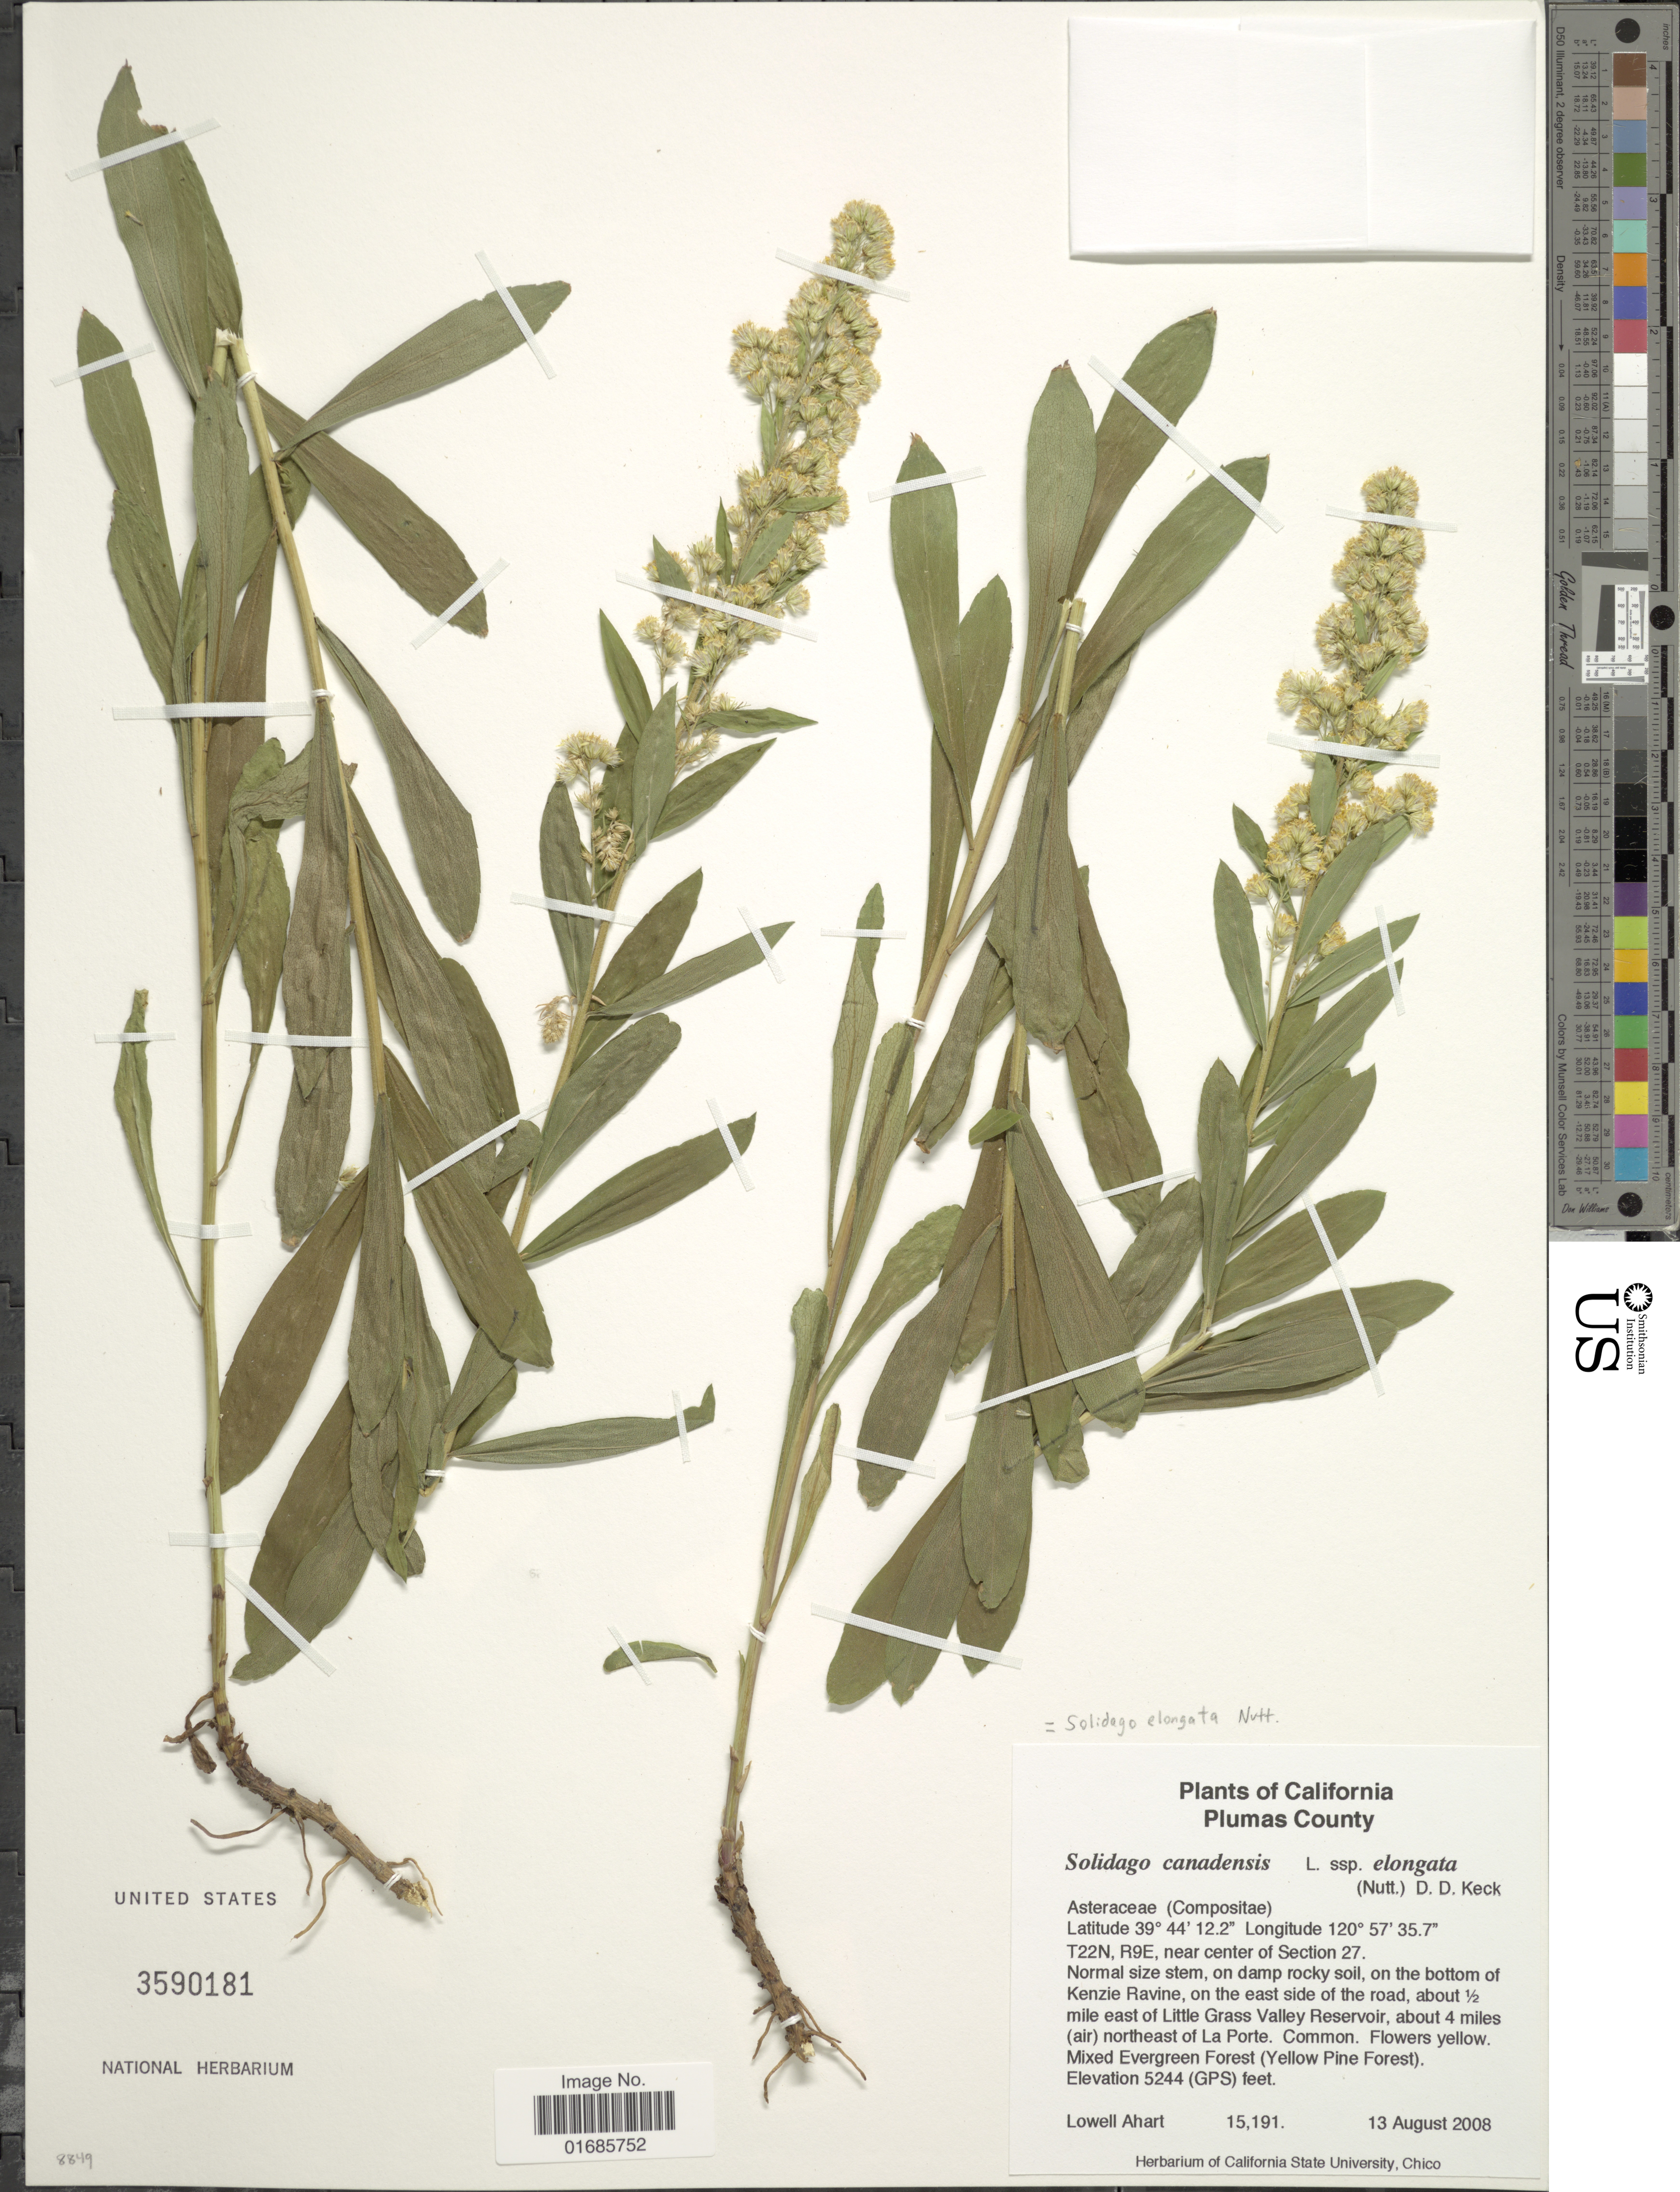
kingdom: Plantae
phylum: Tracheophyta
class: Magnoliopsida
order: Asterales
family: Asteraceae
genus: Solidago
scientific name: Solidago canadensis var. salebrosa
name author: (Piper) M.E. Jones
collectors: L. Ahart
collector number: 15191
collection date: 2008-08-13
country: United States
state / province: California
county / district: Plumas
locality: Plumas County, T22N, R9E, near center of Section 27, on the bottom of Kenzie Ravine, on the east side of the road, about ½ mile east of Little Grass Valley Reservoir, about 4 miles (air) northeast of La Porte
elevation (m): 1598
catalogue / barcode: US 3590181